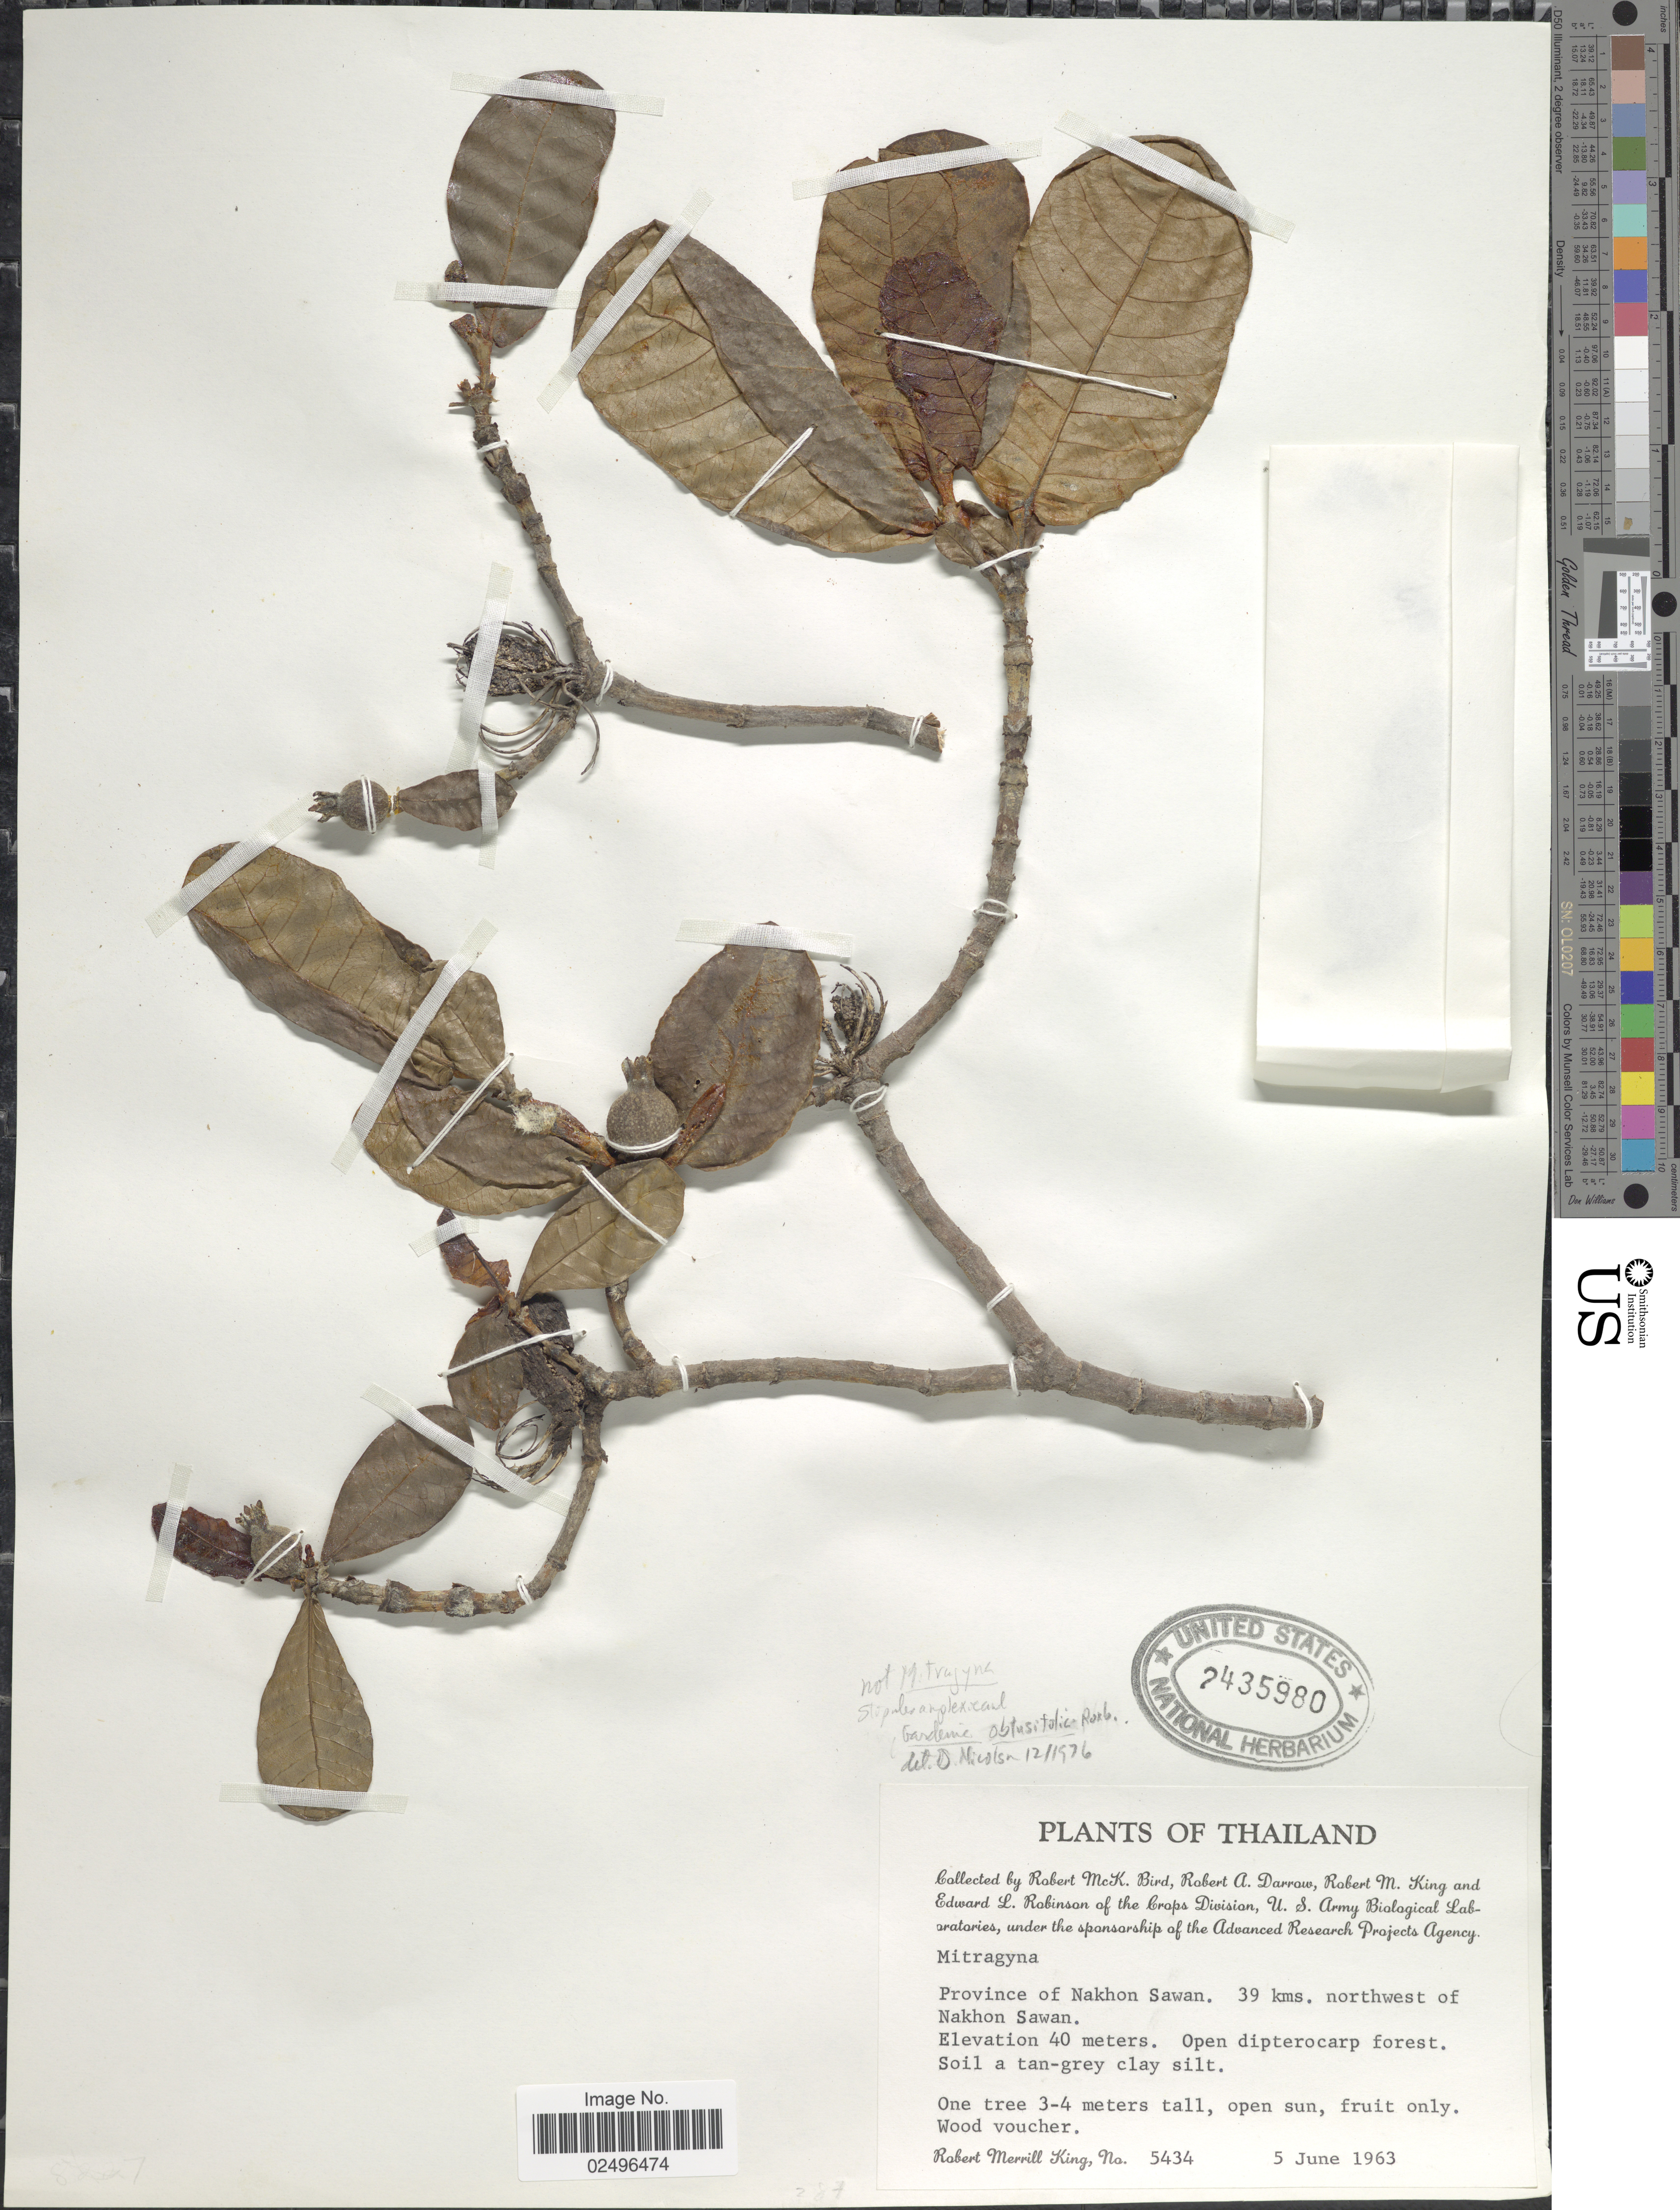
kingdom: Plantae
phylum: Tracheophyta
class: Magnoliopsida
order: Gentianales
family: Rubiaceae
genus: Gardenia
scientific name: Gardenia obtusifolia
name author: Roxb. ex Hook. f.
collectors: R. M. Bird, R. A. Darrow, R. M. King & E. L. Robinson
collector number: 5434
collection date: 1963-06-05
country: Thailand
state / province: Nakhon Sawan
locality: Province of Nakhon Sawan, 39 kms. northwest of Nakhon Sawan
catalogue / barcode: US 2435980